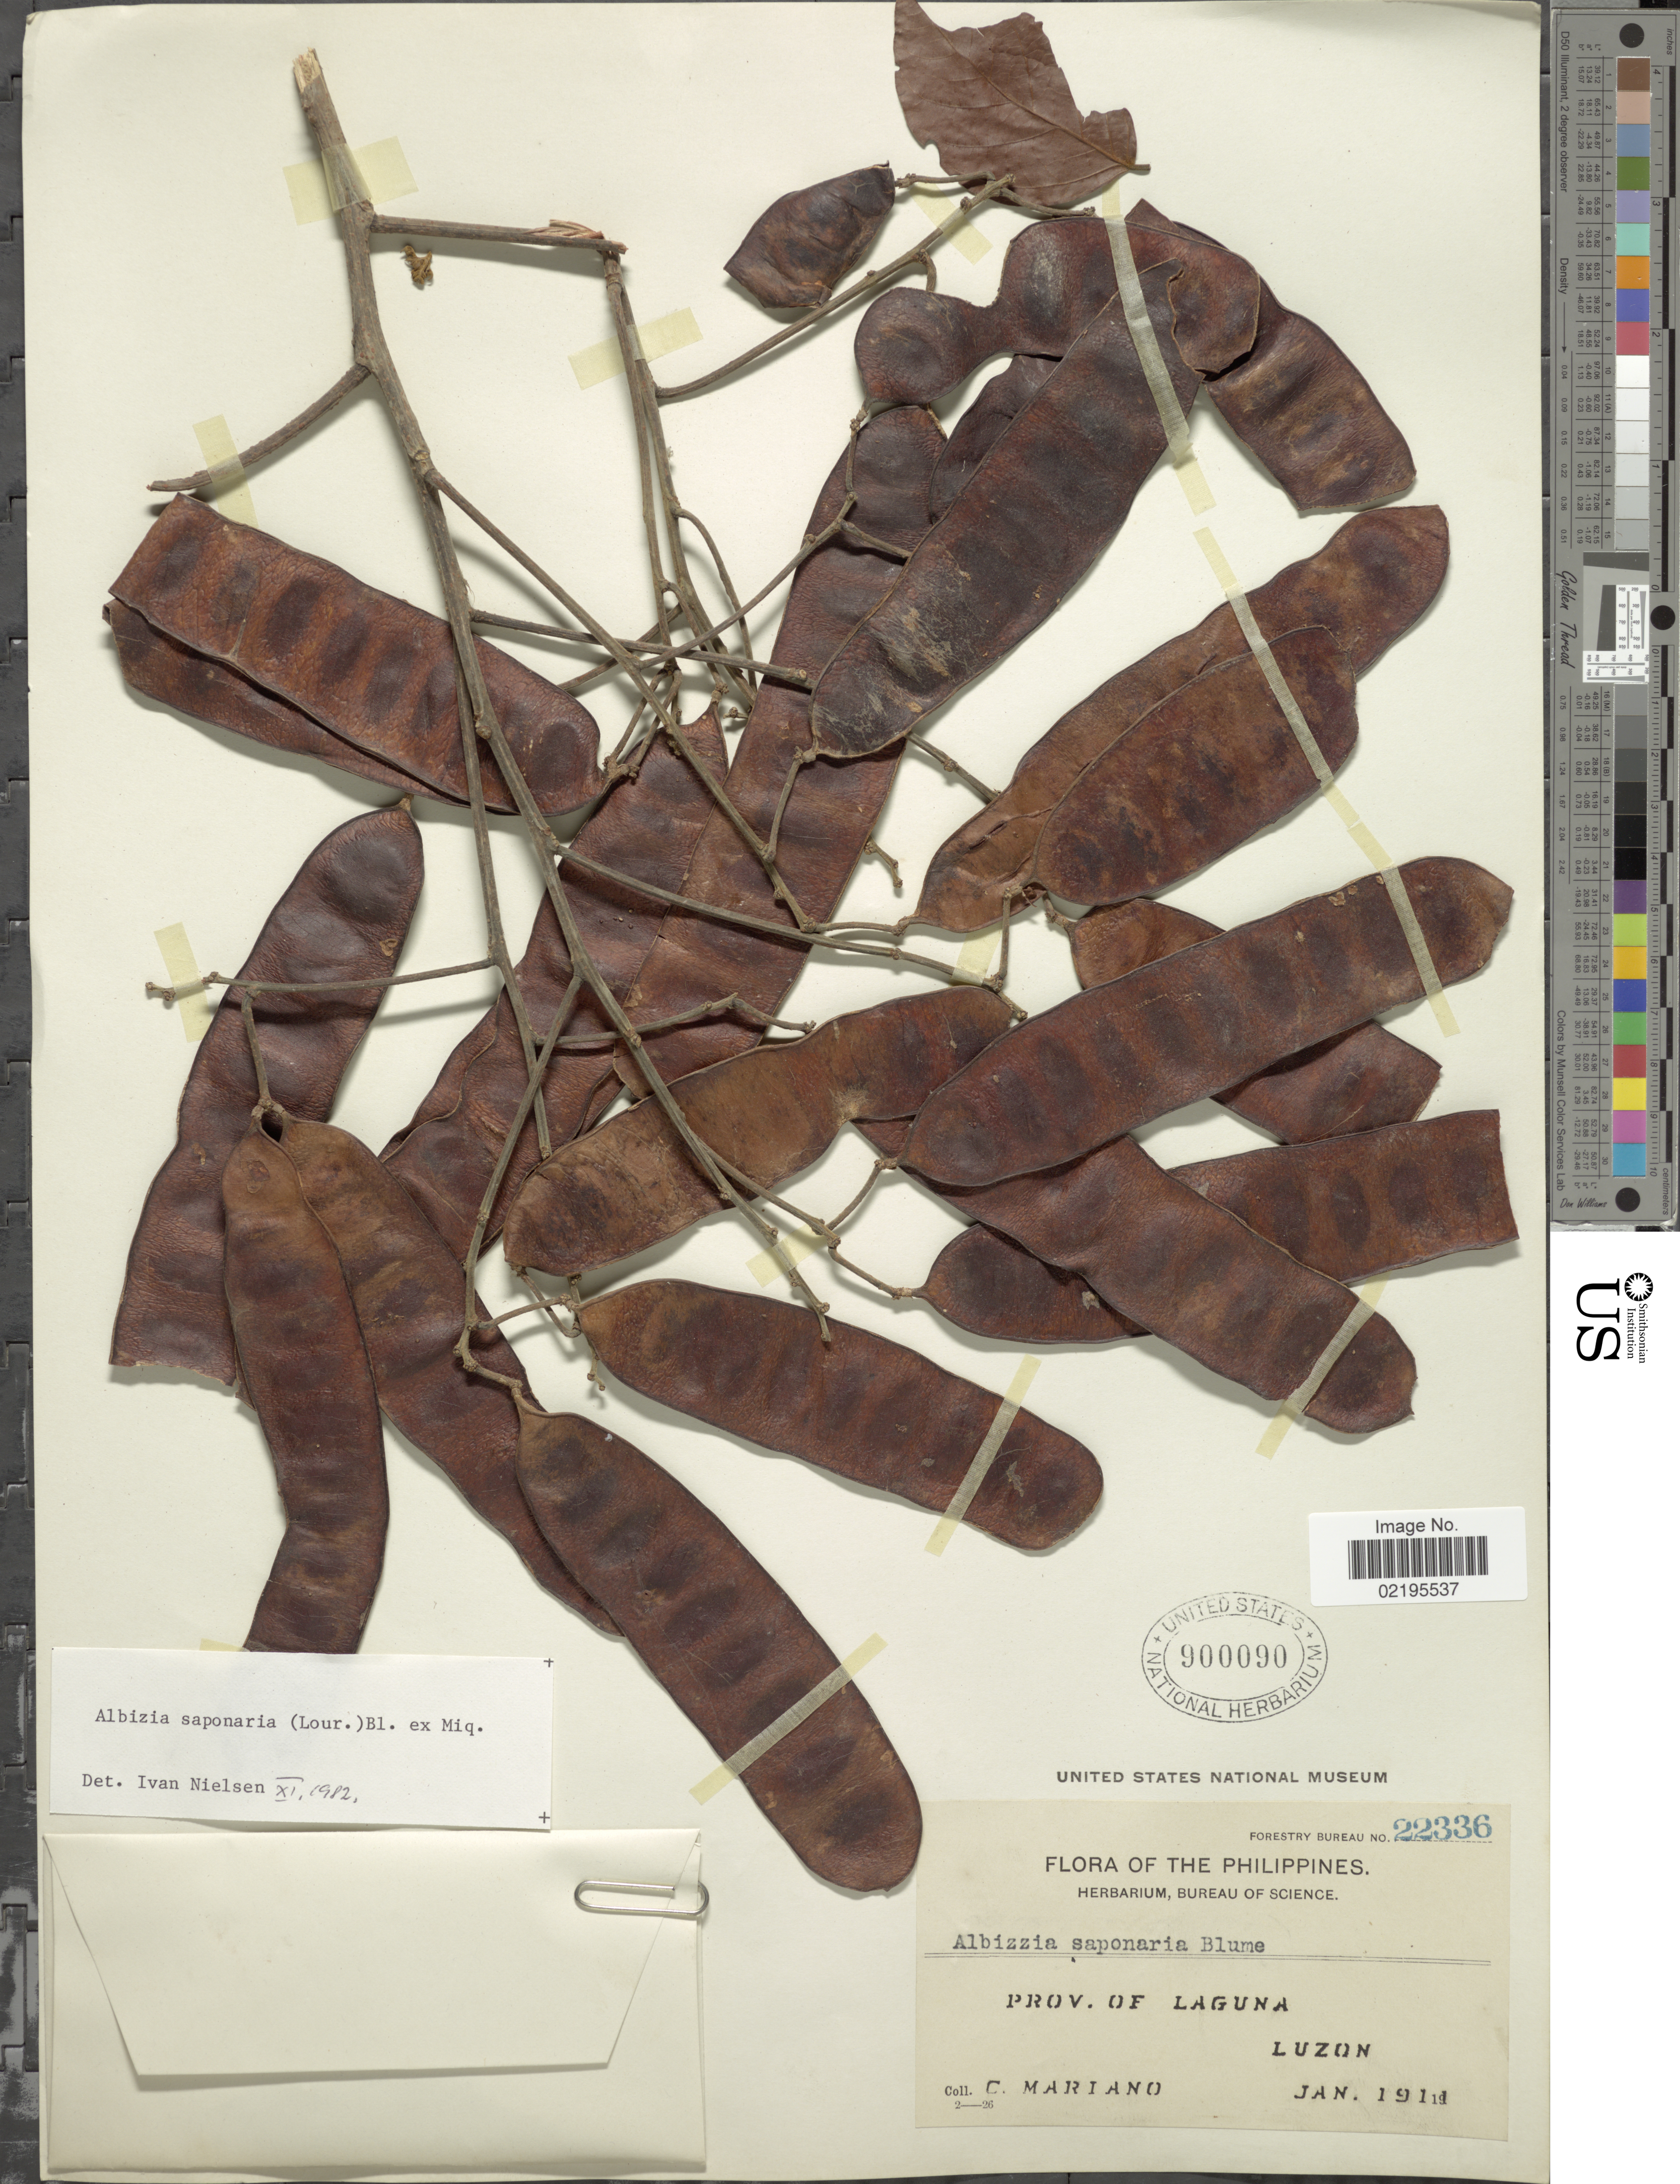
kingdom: Plantae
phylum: Tracheophyta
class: Magnoliopsida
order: Fabales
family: Fabaceae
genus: Albizia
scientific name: Albizia saponaria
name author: (Lour.) Blume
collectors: C. Mariano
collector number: Forestry Bureau 22336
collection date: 1911-01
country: Philippines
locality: Prov. of Laguna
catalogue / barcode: US 9000090